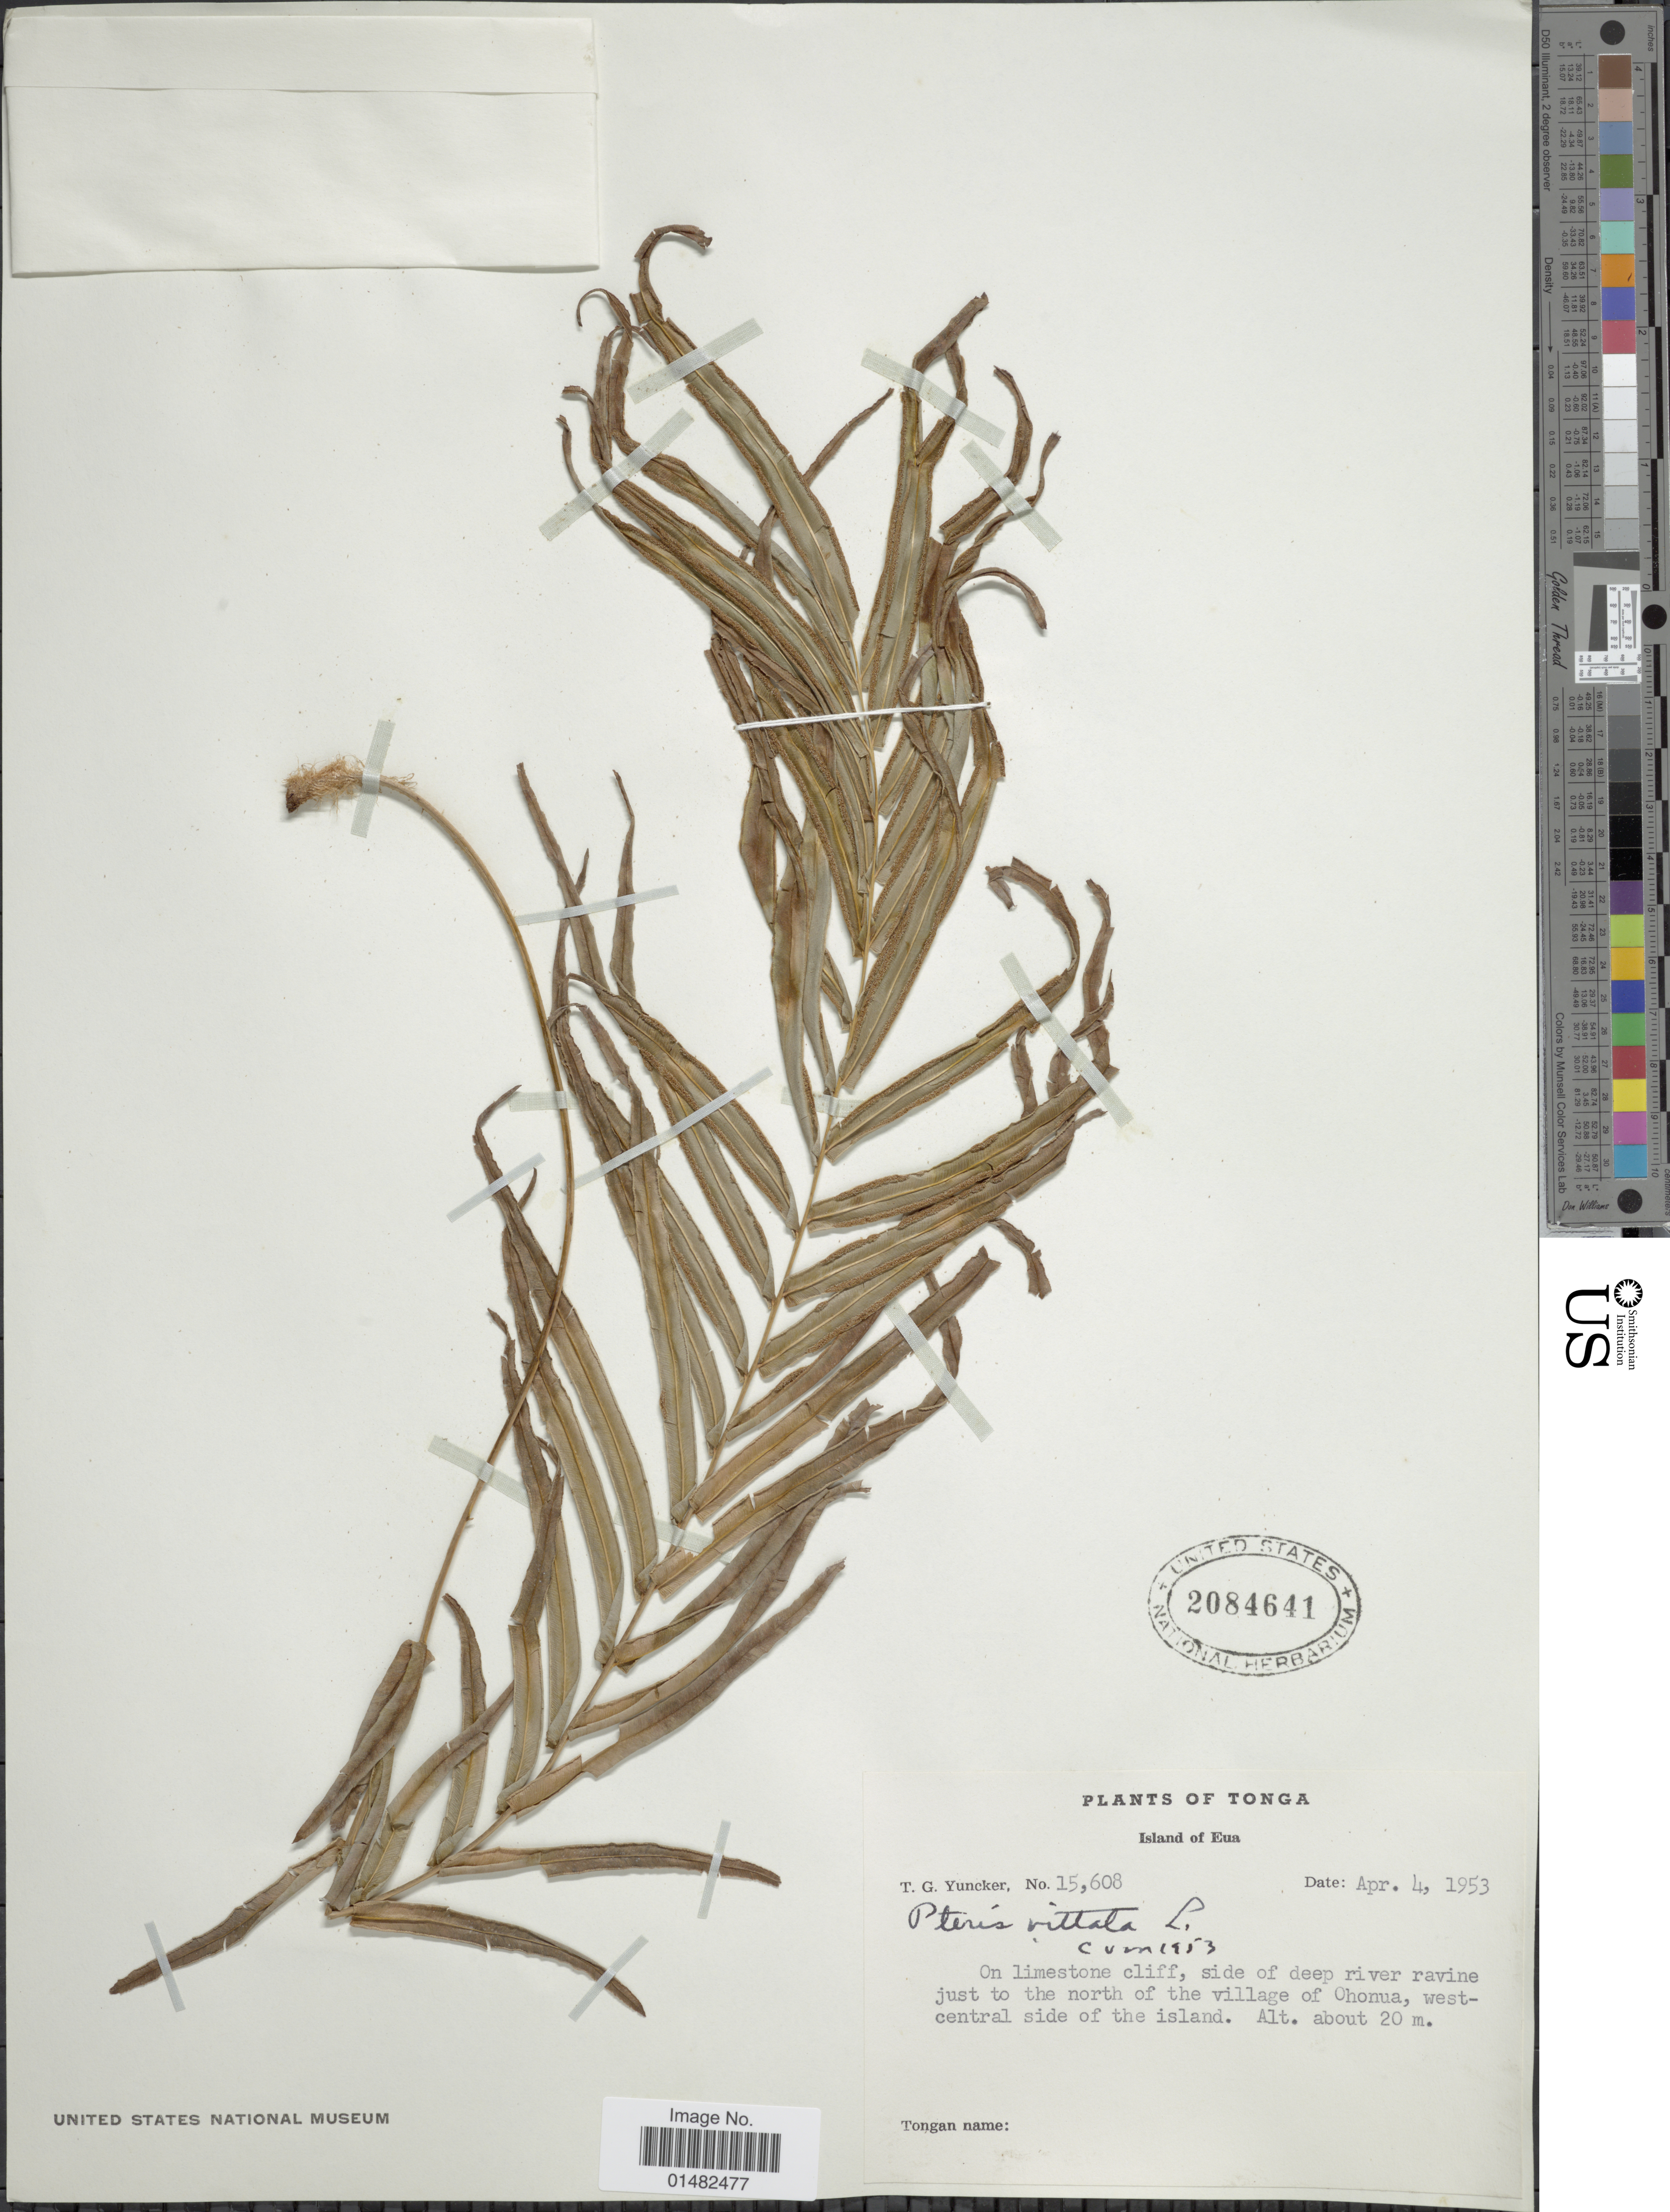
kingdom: Plantae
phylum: Tracheophyta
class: Polypodiopsida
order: Polypodiales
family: Pteridaceae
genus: Pteris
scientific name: Pteris vittata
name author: L.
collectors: T. G. Yuncker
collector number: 15608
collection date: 1953-04-04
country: Tonga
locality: Island of Eua, On limestone cliff, side of deep river ravine just to the north of the village of Ohonua, west central side of the island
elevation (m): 20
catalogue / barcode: US 2084641